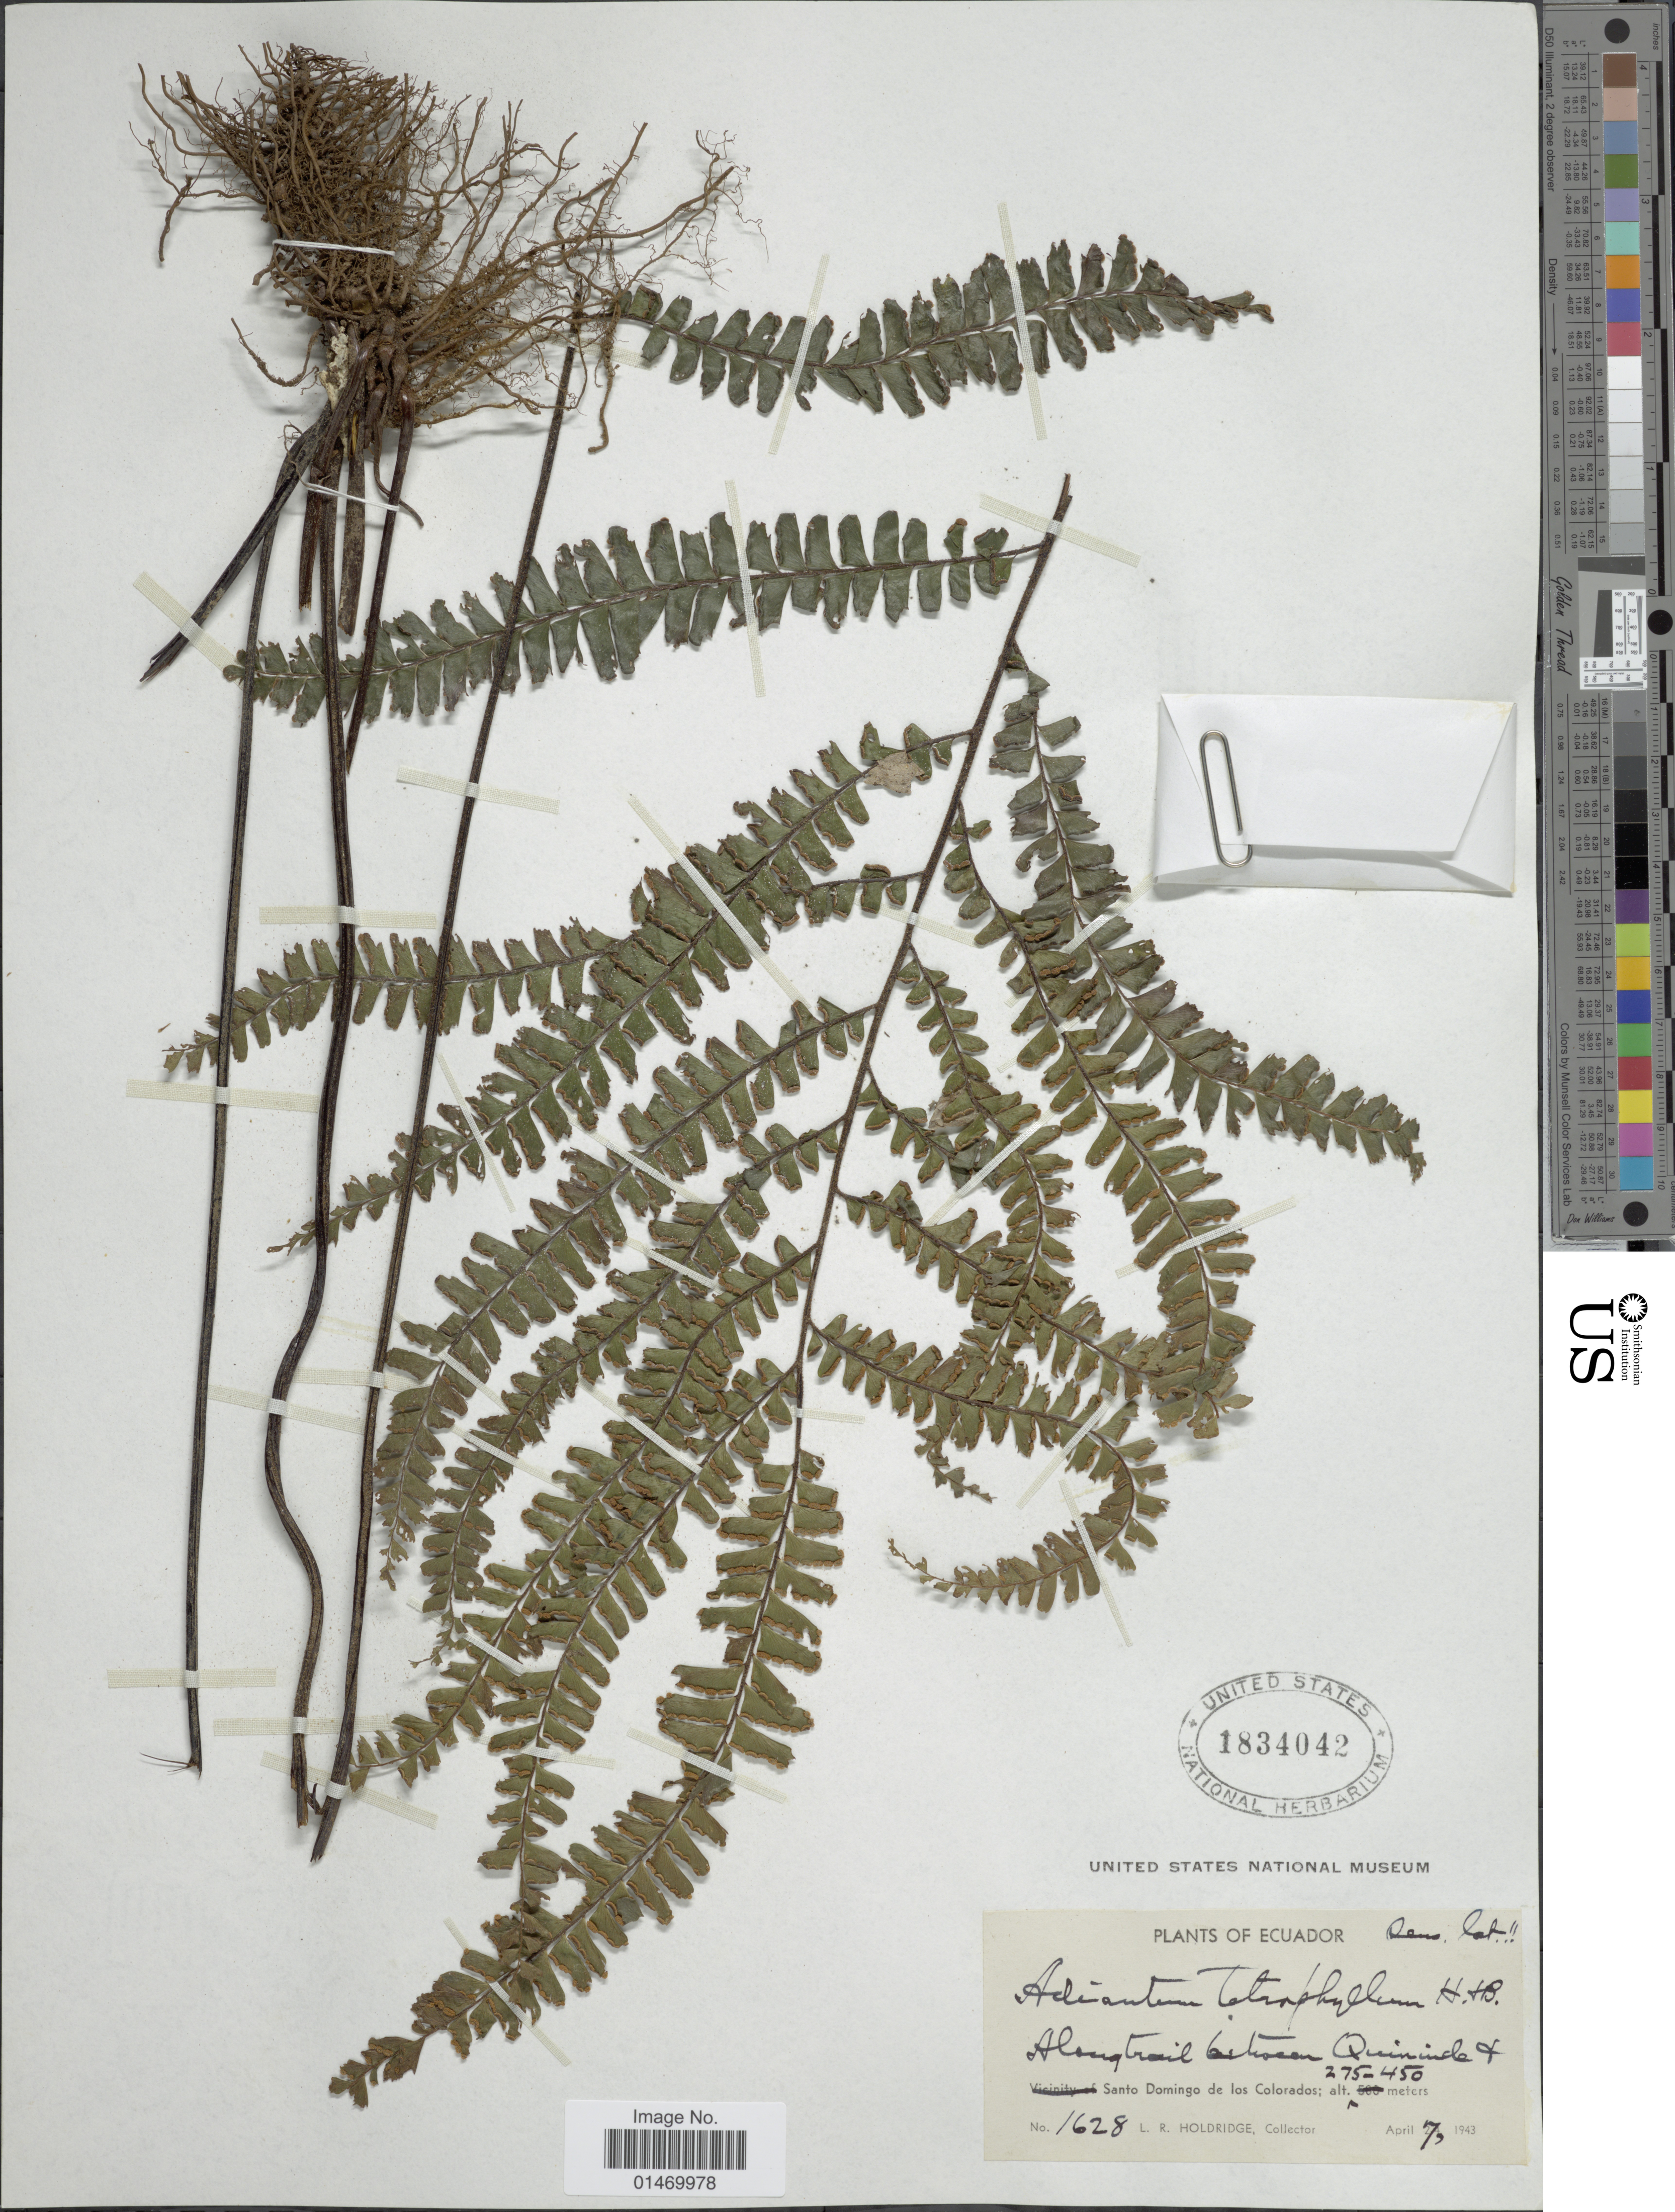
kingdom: Plantae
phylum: Tracheophyta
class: Polypodiopsida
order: Polypodiales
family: Pteridaceae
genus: Adiantum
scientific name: Adiantum cajennense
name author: Willd. ex Klotzsch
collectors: L. Holdridge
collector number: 1628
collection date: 1943-04-07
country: Ecuador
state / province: Tsáchilas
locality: Ecuador, Santa Domingo de los Colorados.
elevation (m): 275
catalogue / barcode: US 1834042